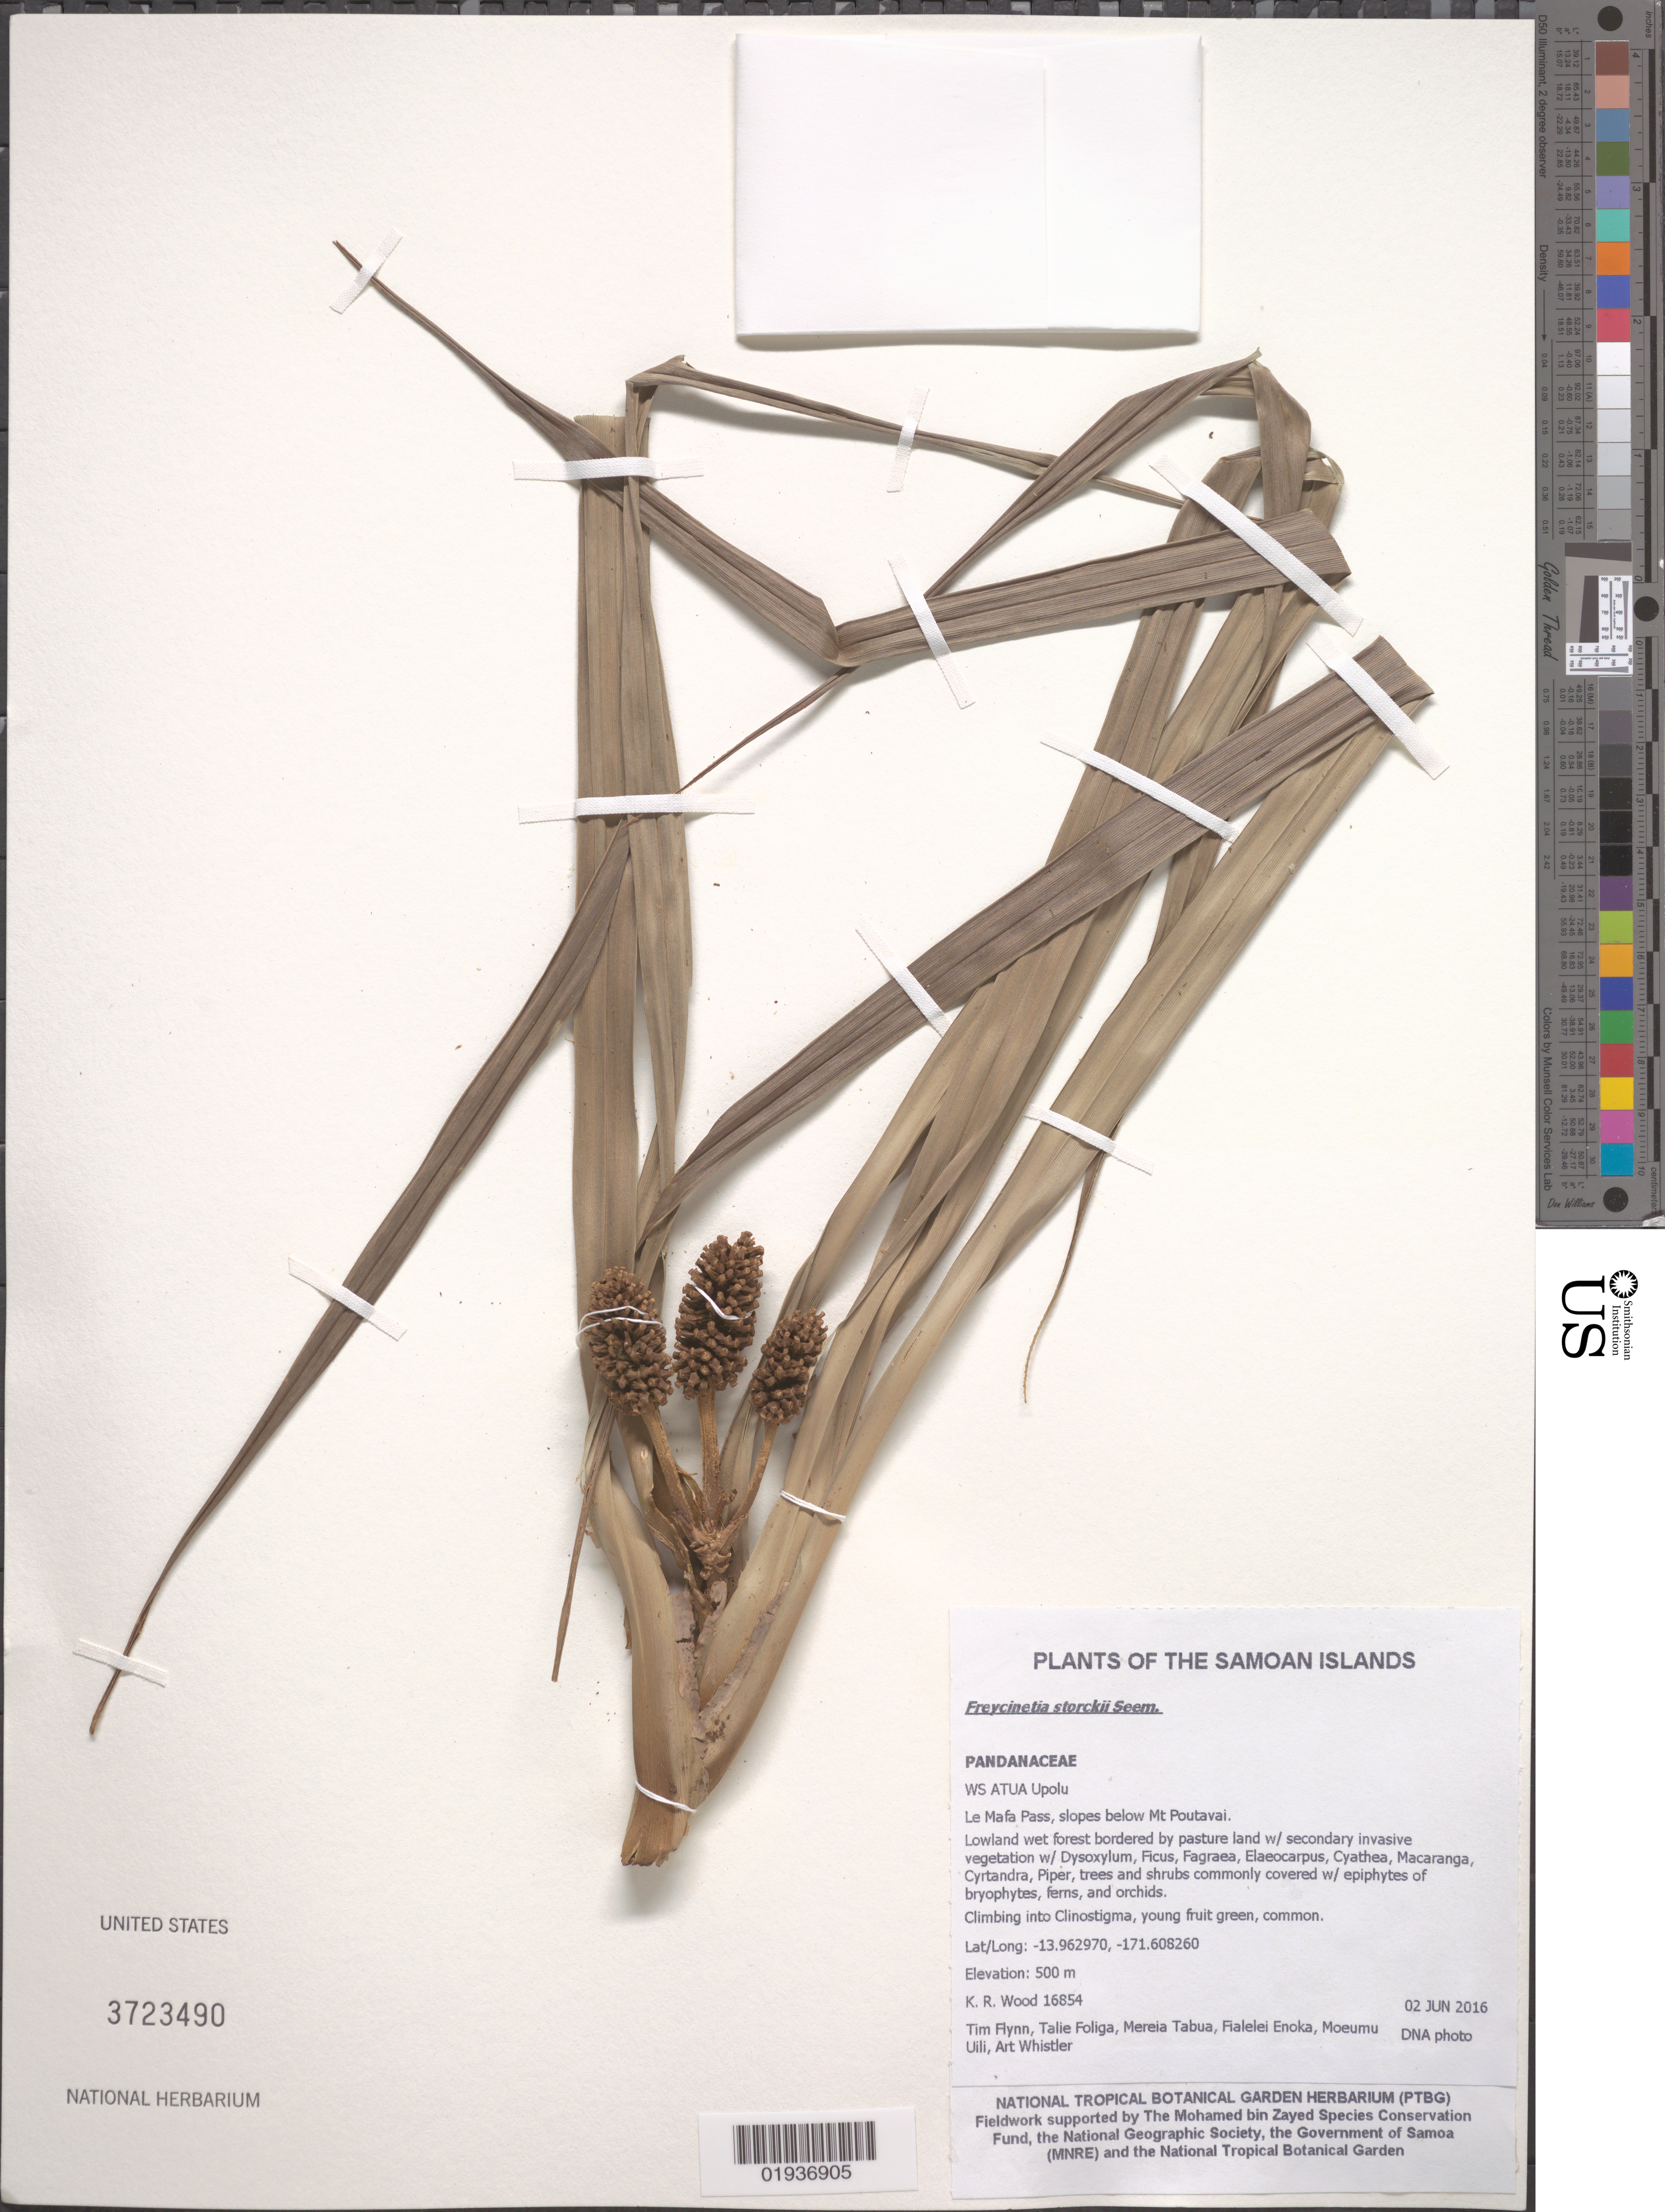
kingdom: Plantae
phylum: Tracheophyta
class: Liliopsida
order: Pandanales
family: Pandanaceae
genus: Freycinetia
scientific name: Freycinetia storckii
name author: Seem.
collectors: K. R. Wood, T. W. Flynn, T. Foliga, M. Tabua, F. Enoka, M. Uili & A. Whistler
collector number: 16854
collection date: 2016-06-02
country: Samoa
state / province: Atua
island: Upolu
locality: Upolu, Le Mafa Pass, slopes below Mt. Poutavai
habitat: Lowland wet forest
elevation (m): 500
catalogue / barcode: US 3723490